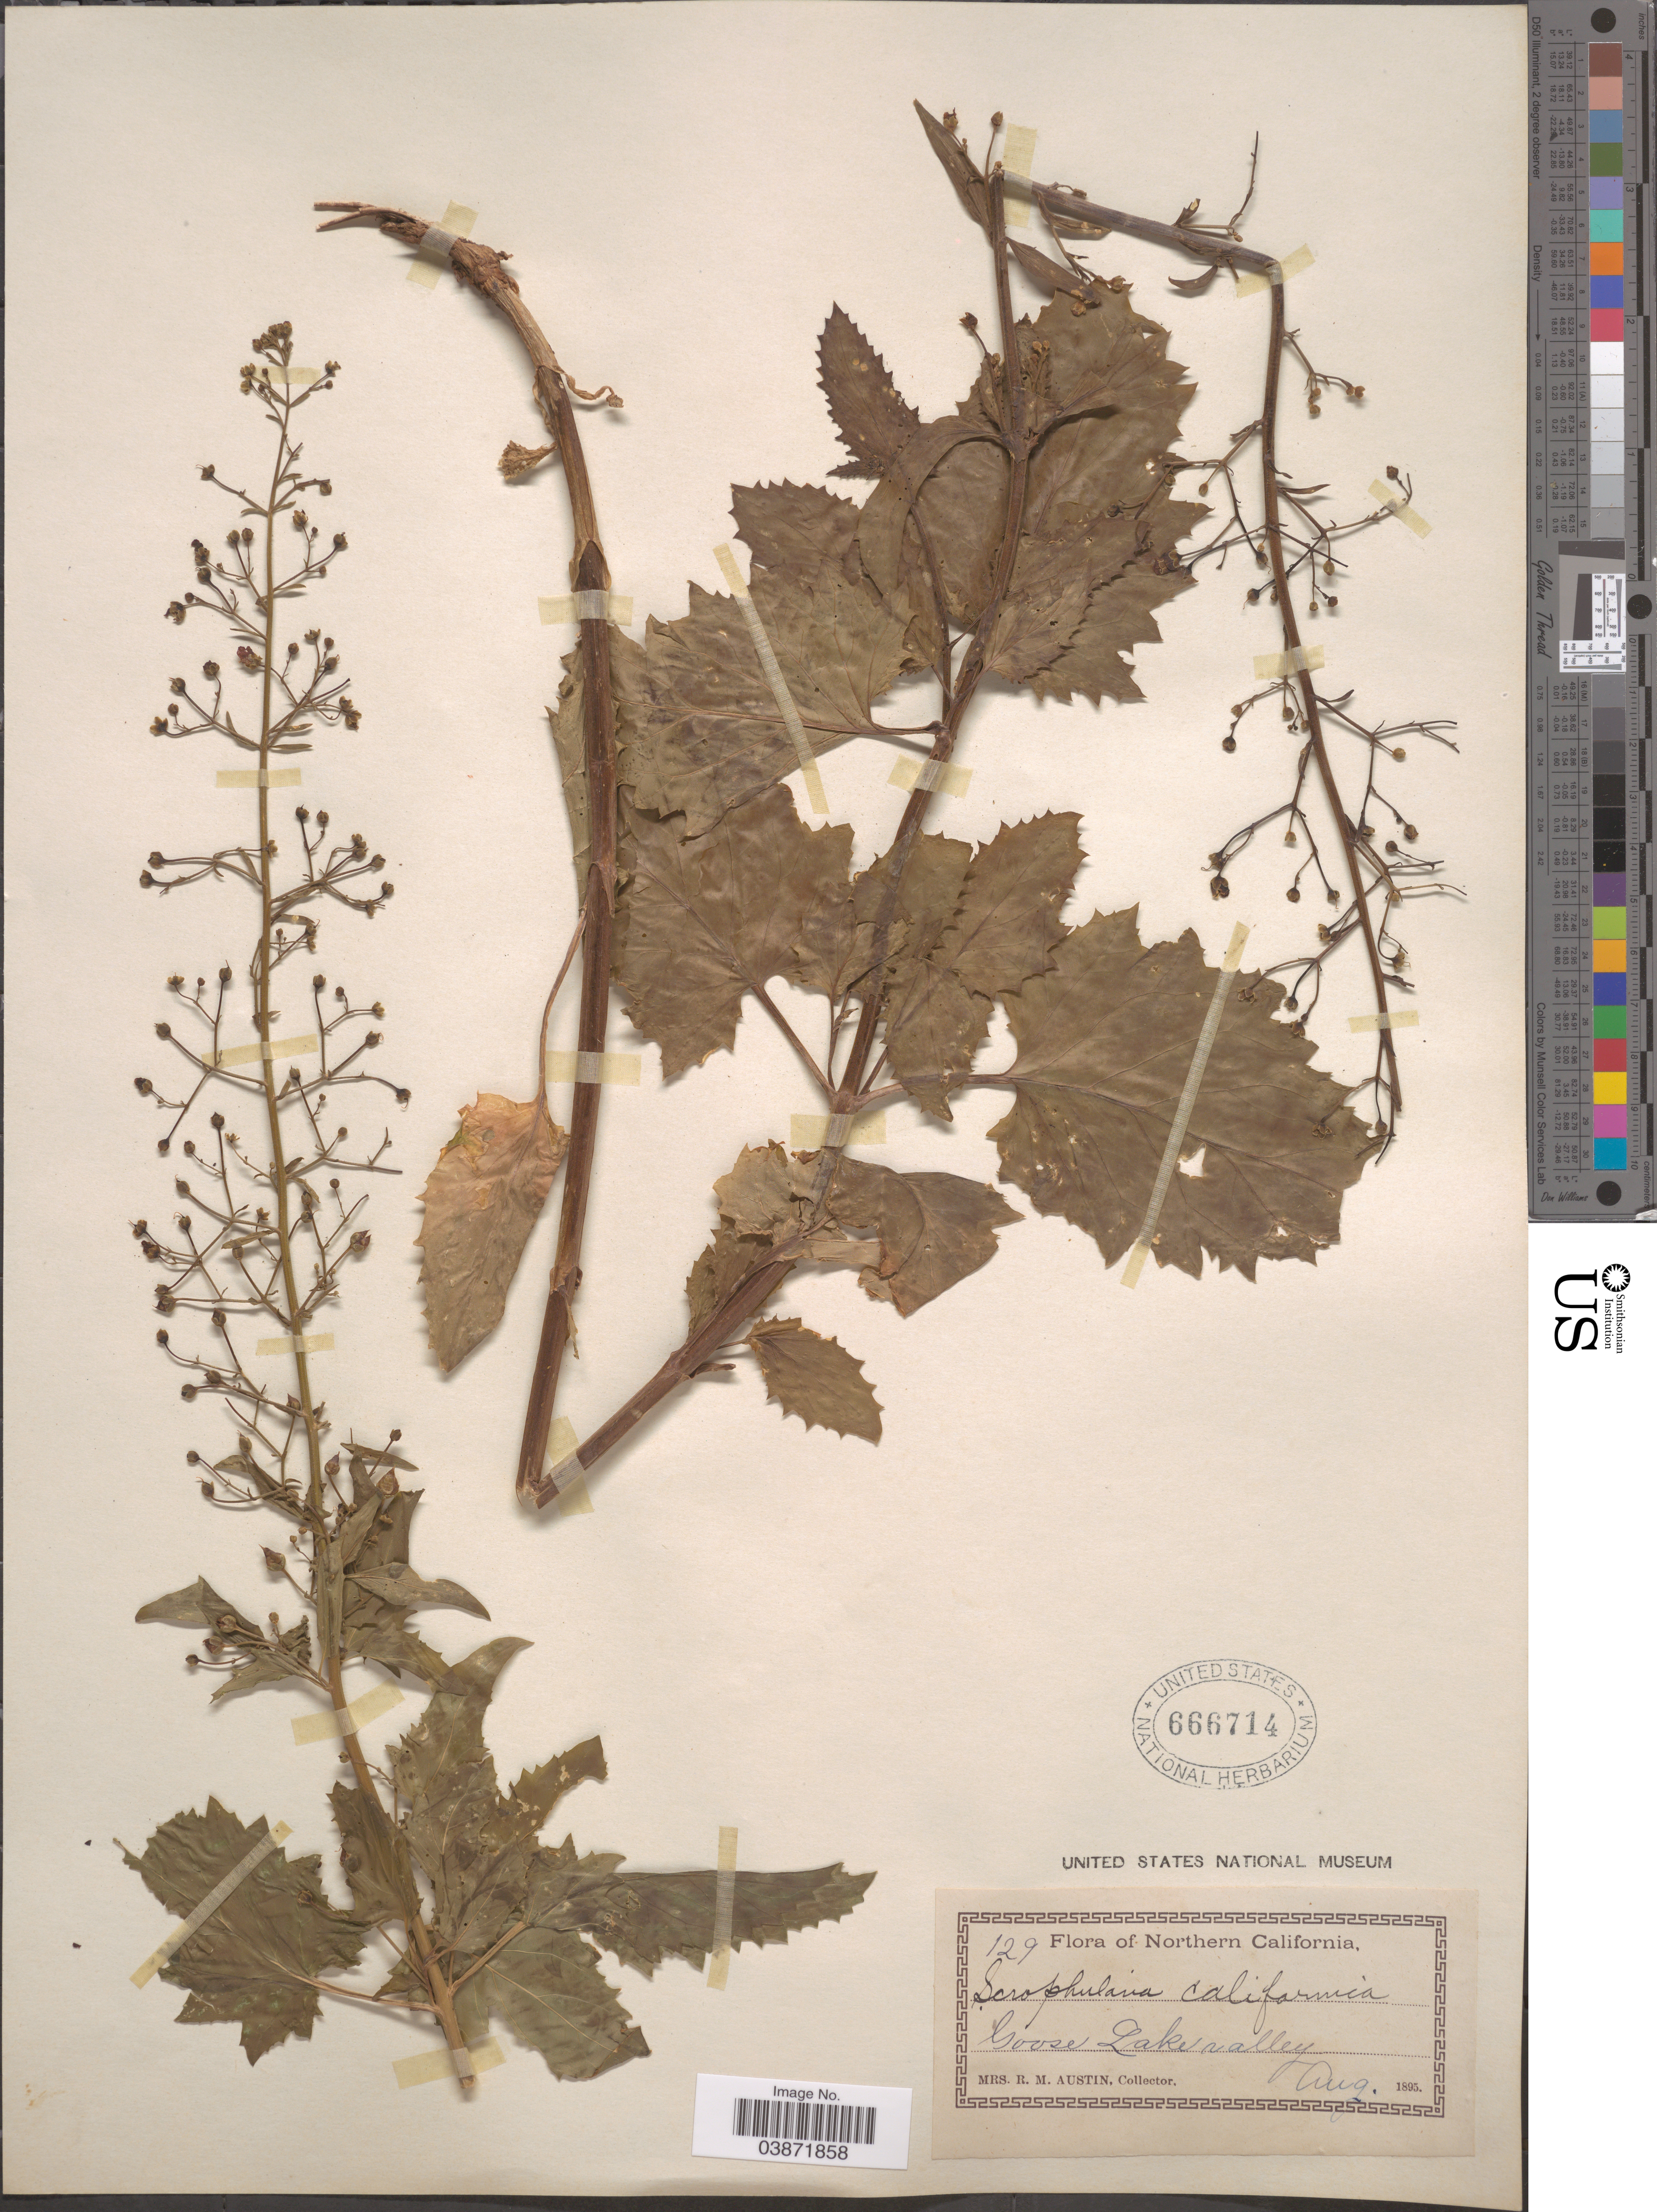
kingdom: Plantae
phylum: Tracheophyta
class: Magnoliopsida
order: Lamiales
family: Scrophulariaceae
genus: Scrophularia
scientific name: Scrophularia californica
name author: Cham. & Schltdl.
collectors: R. Austin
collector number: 129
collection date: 1895-08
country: United States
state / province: California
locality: Northern California. Goose Lake valley.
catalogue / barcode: US 666714